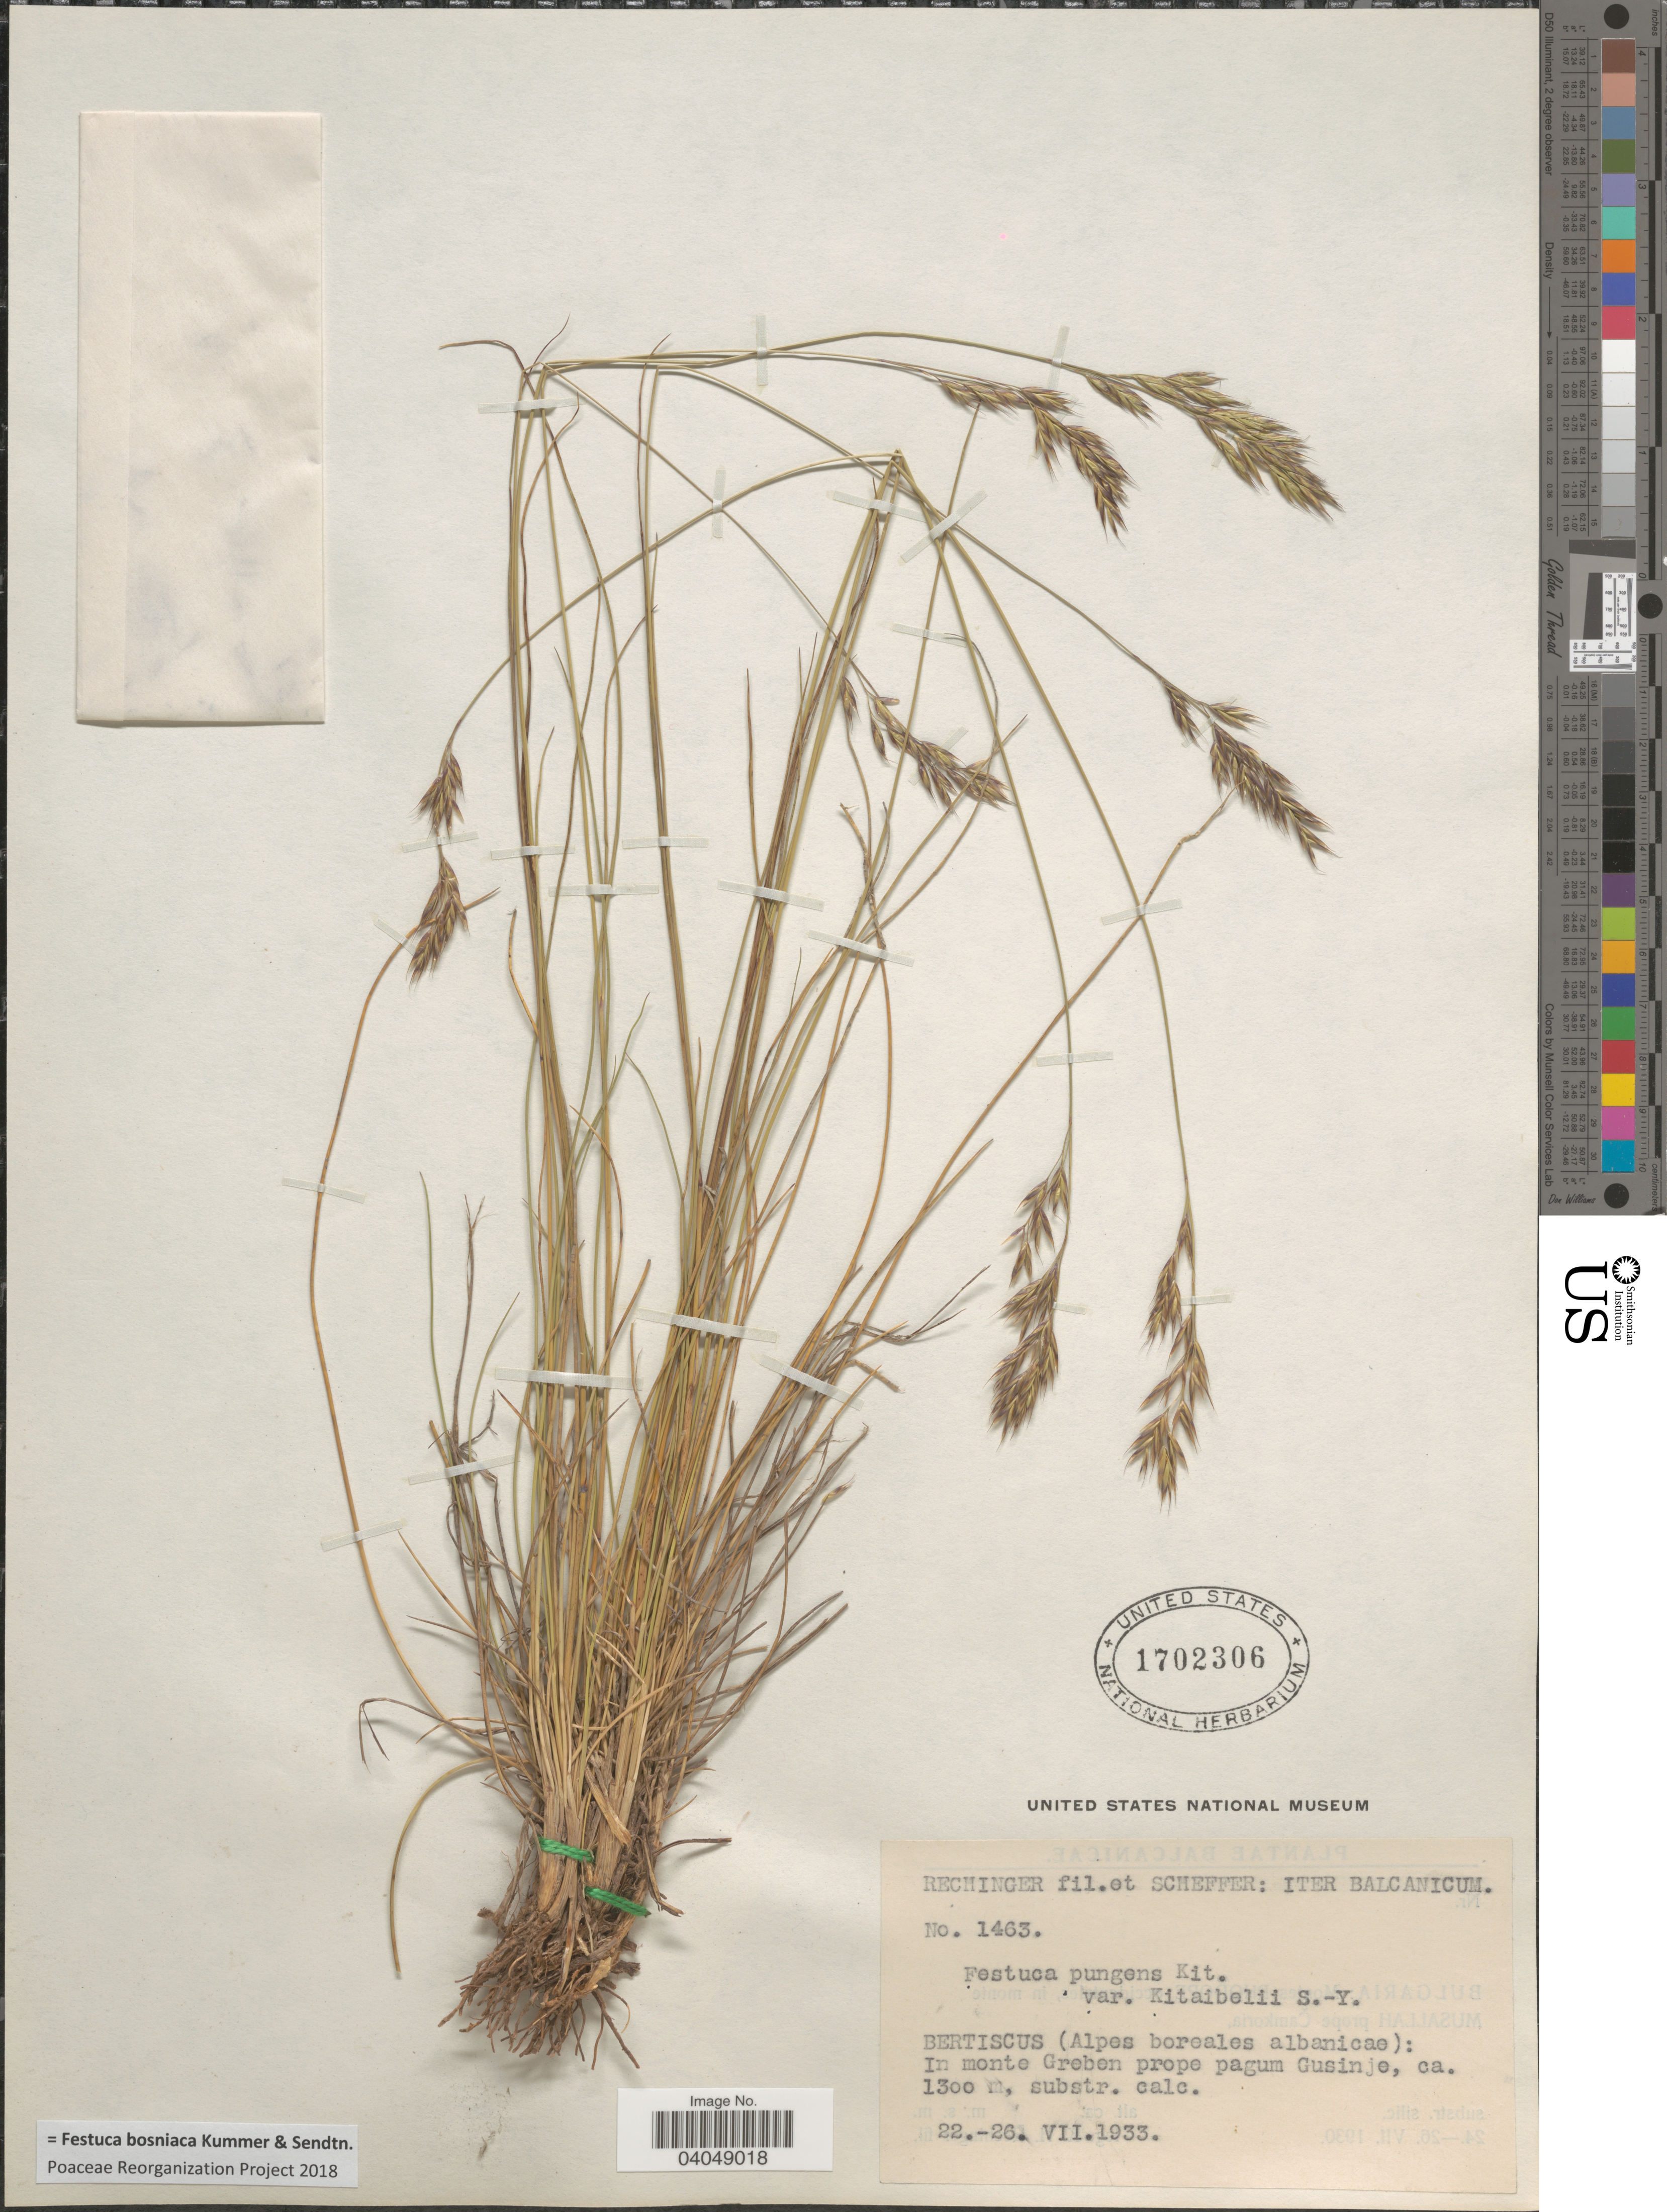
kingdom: Plantae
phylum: Tracheophyta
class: Liliopsida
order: Poales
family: Poaceae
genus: Festuca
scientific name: Festuca bosniaca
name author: Kummer & Sendtn.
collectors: -- Rechinger & Scheffer, --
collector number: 1463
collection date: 1933-07-22/1933-07-26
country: Albania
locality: Iter Balcanicum. Bertiscus (Alpes boreales albanicae): In monte Greben prope pagum Gusinje.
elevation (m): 1300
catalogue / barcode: US 1702306